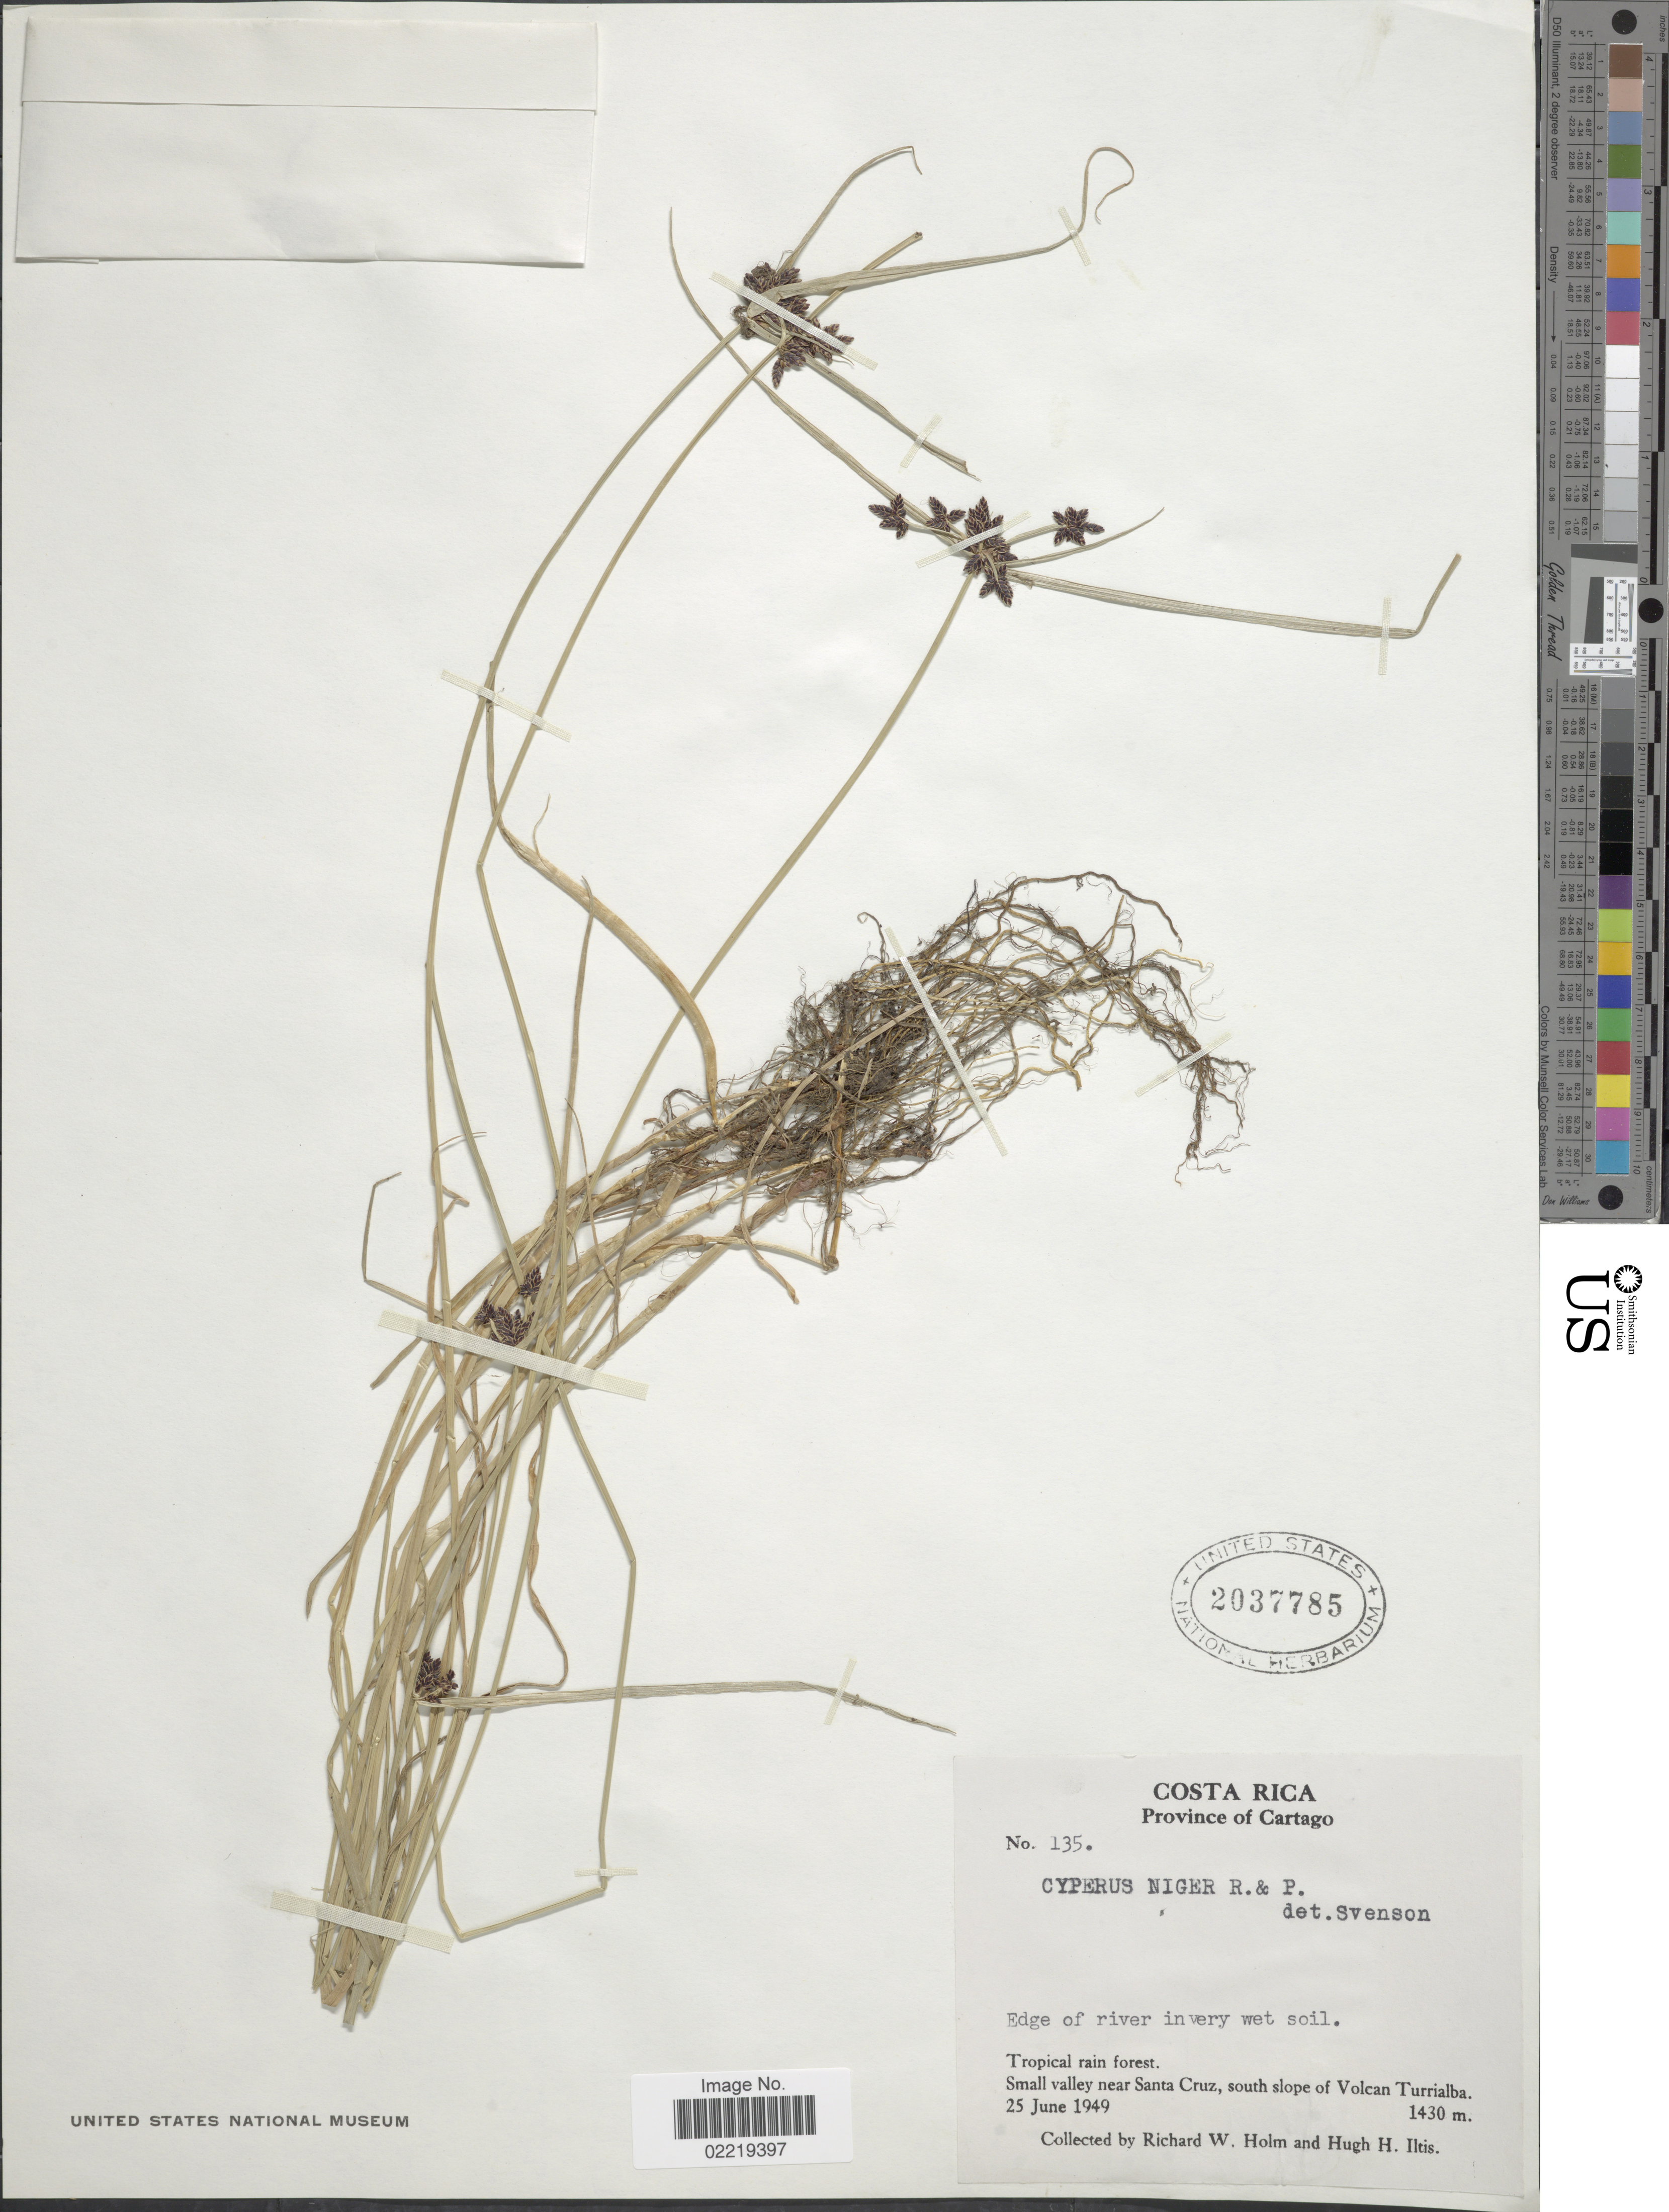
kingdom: Plantae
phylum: Tracheophyta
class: Liliopsida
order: Poales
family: Cyperaceae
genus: Cyperus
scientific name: Cyperus niger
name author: Ruiz & Pav.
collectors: R. W. Holm & H. H. Iltis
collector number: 135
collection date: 1949-06-25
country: Costa Rica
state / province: Cartago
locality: Province of Cartago, Tropical rain forest, Small valley near Santa Cruz, south slope of Volcan Turrialba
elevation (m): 1430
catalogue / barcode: US 2037785